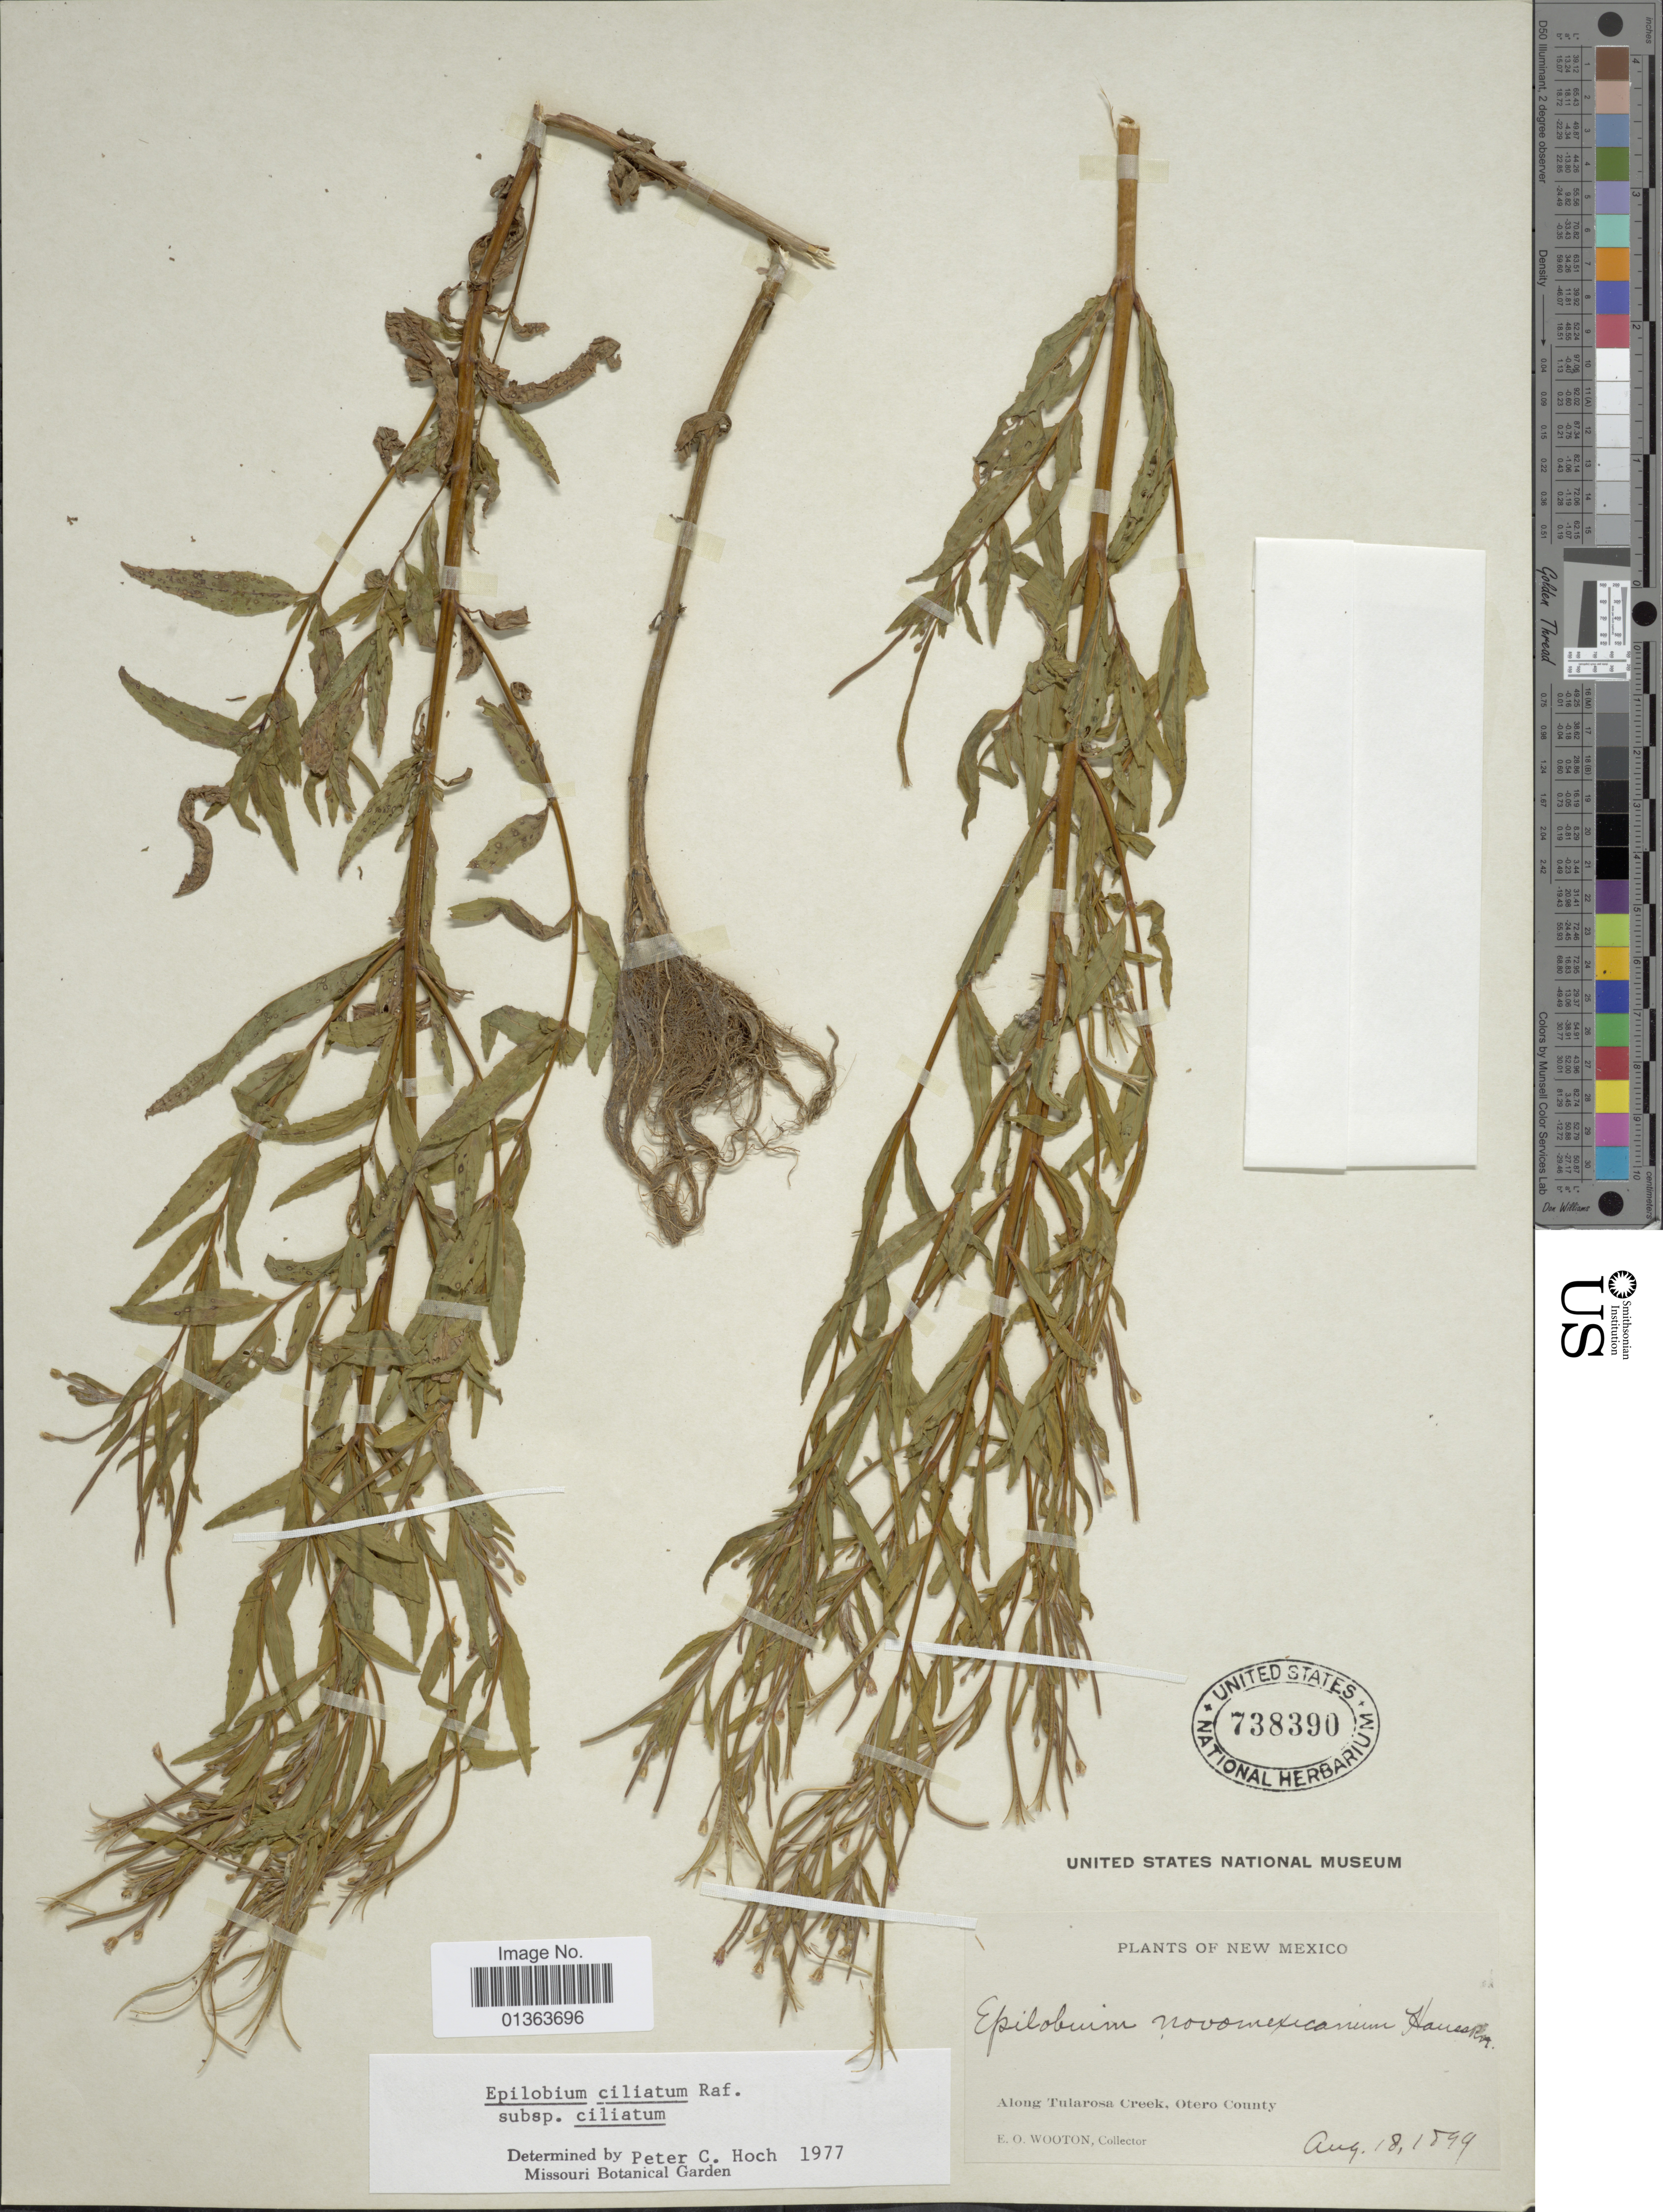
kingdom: Plantae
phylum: Tracheophyta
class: Magnoliopsida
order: Myrtales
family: Onagraceae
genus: Epilobium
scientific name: Epilobium ciliatum subsp. ciliatum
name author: Raf.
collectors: E. O. Wooton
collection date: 1899-08-18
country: United States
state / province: New Mexico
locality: Along Tularosa Creek, Otero County.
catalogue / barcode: US 738390